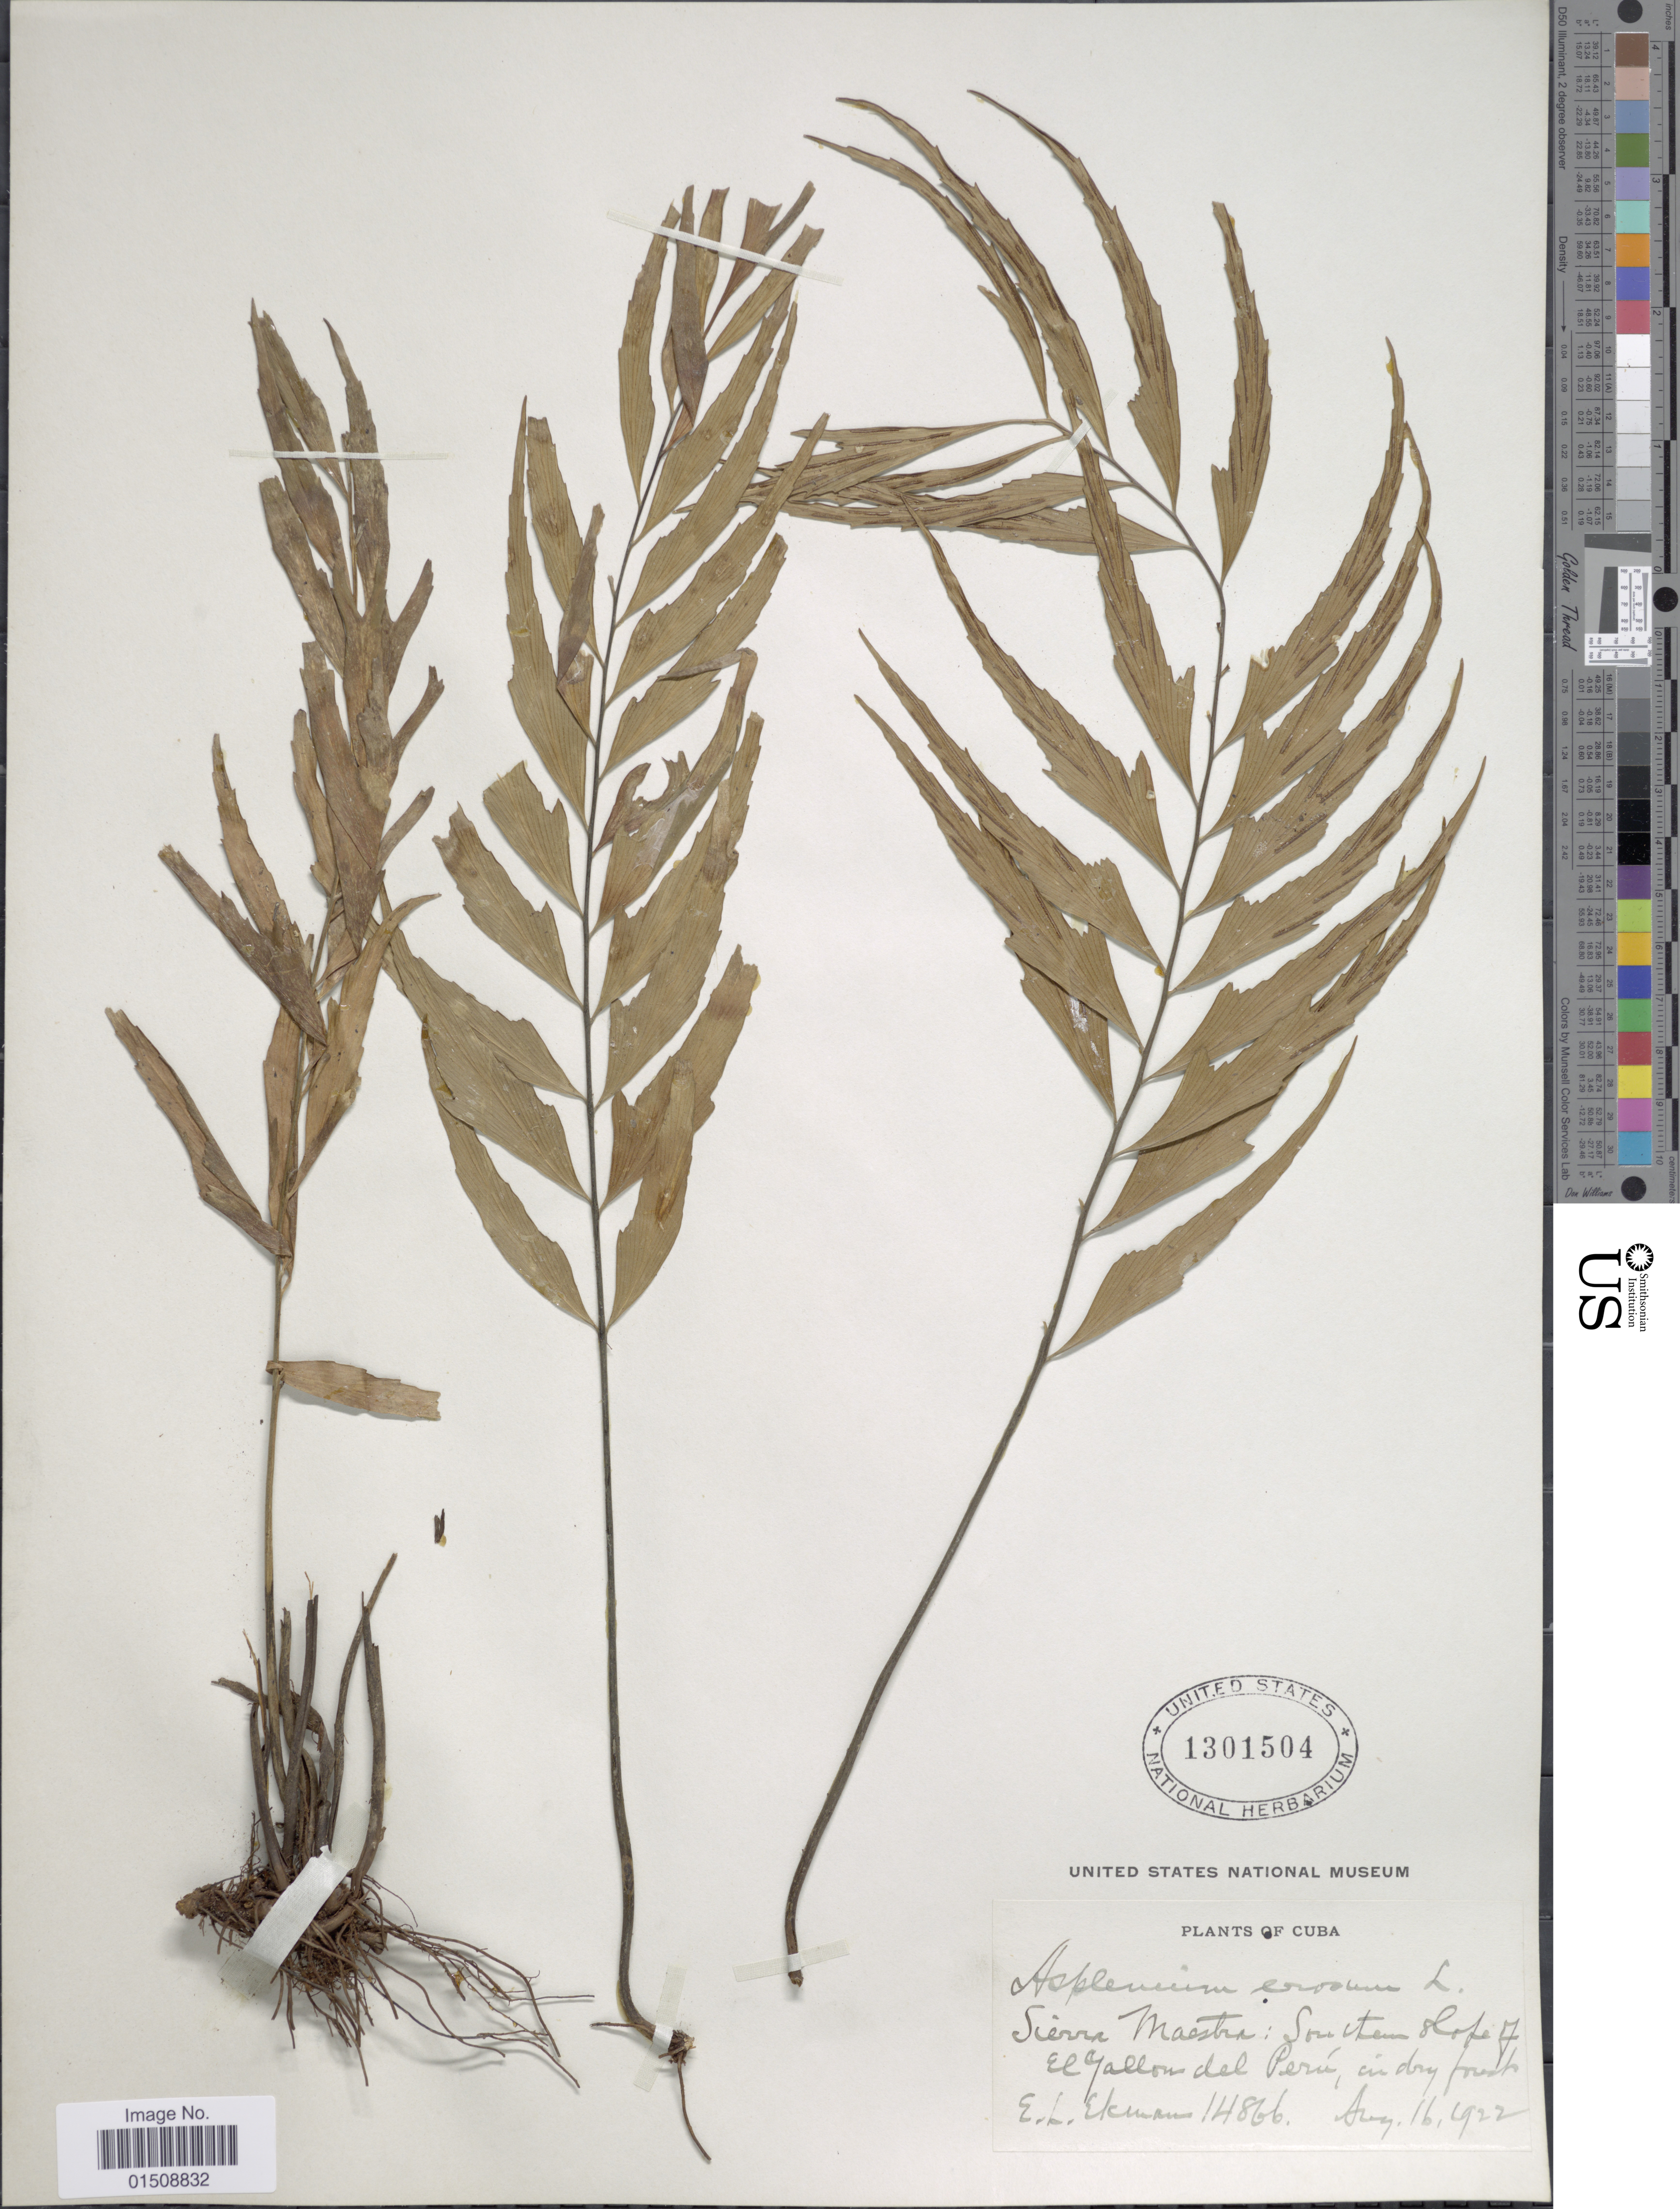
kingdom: Plantae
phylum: Tracheophyta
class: Polypodiopsida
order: Polypodiales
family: Aspleniaceae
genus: Asplenium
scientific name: Asplenium erosum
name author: L.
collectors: E. L. Ekman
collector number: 14866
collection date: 1922-08-16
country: Cuba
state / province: Granma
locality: Sierra Maestra: Southern slope of El Gallon del Perú.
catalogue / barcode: US 1301504